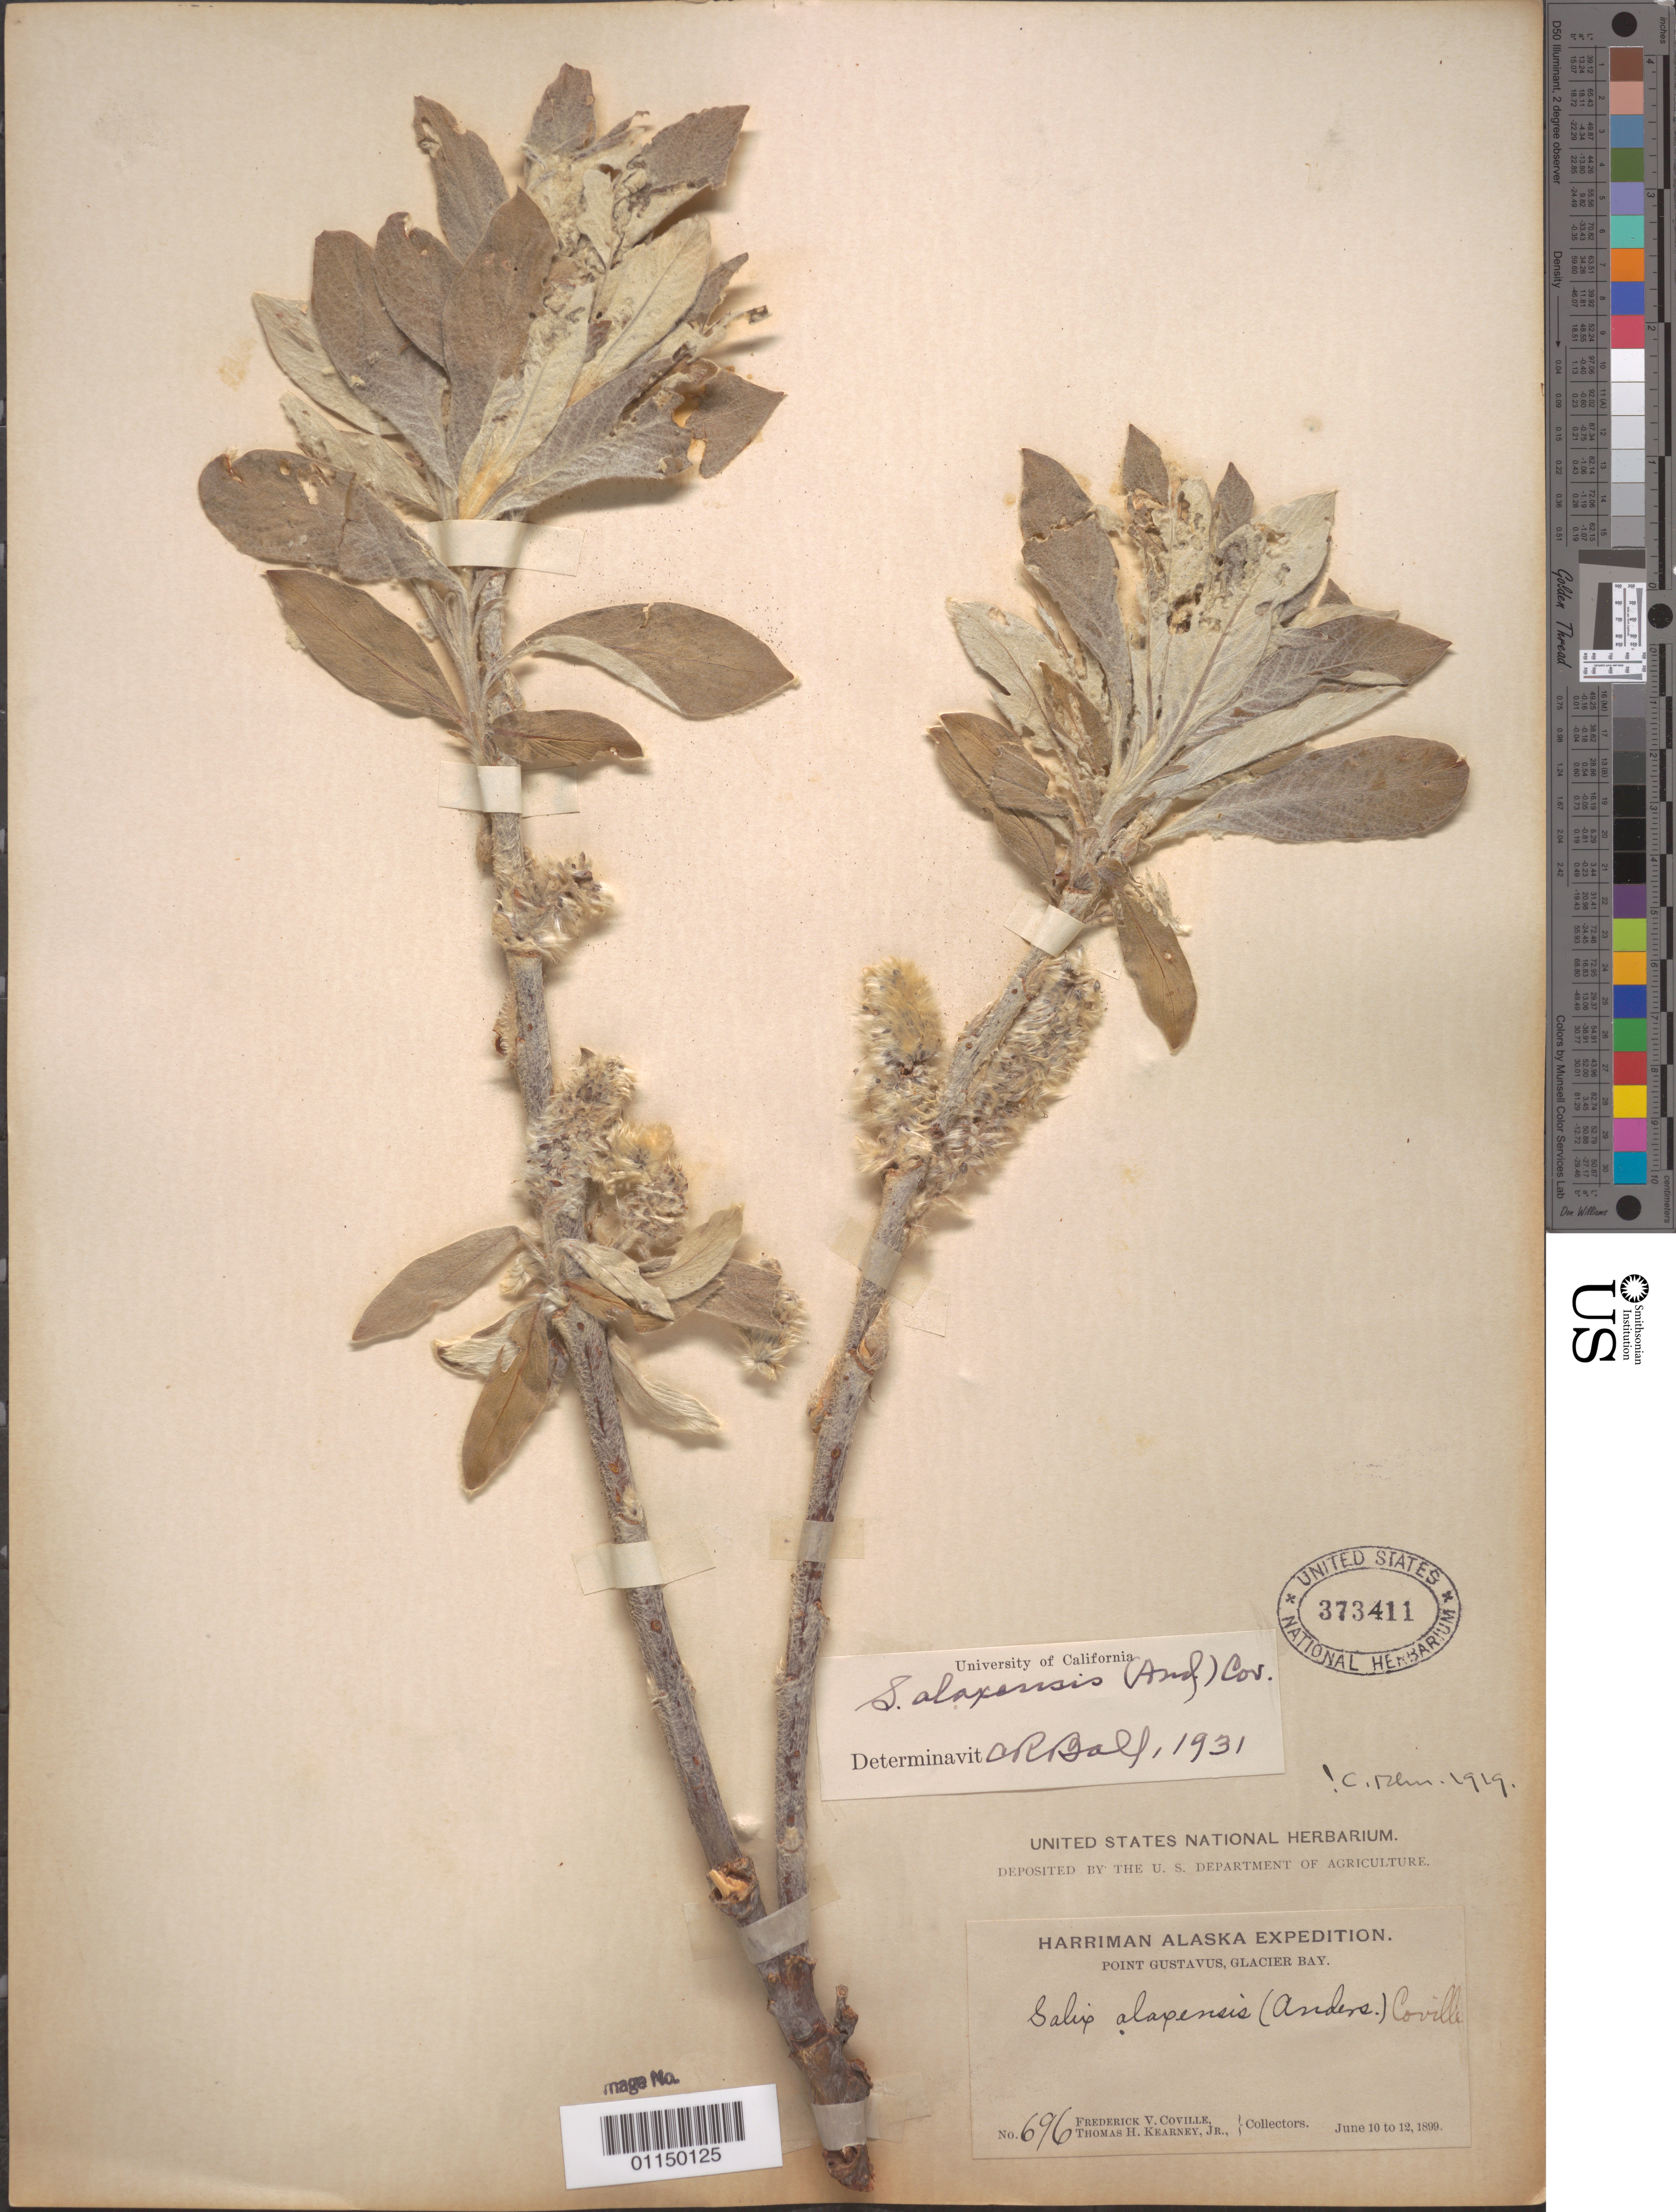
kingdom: Plantae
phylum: Tracheophyta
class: Magnoliopsida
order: Malpighiales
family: Salicaceae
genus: Salix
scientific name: Salix alaxensis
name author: (Andersson) Coville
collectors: F. V. Coville & C. Kearney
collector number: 696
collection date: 1899-06-10/1899-06-12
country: United States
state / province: Alaska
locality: Point Gustavus, Glacier Bay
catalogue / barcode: US 373411